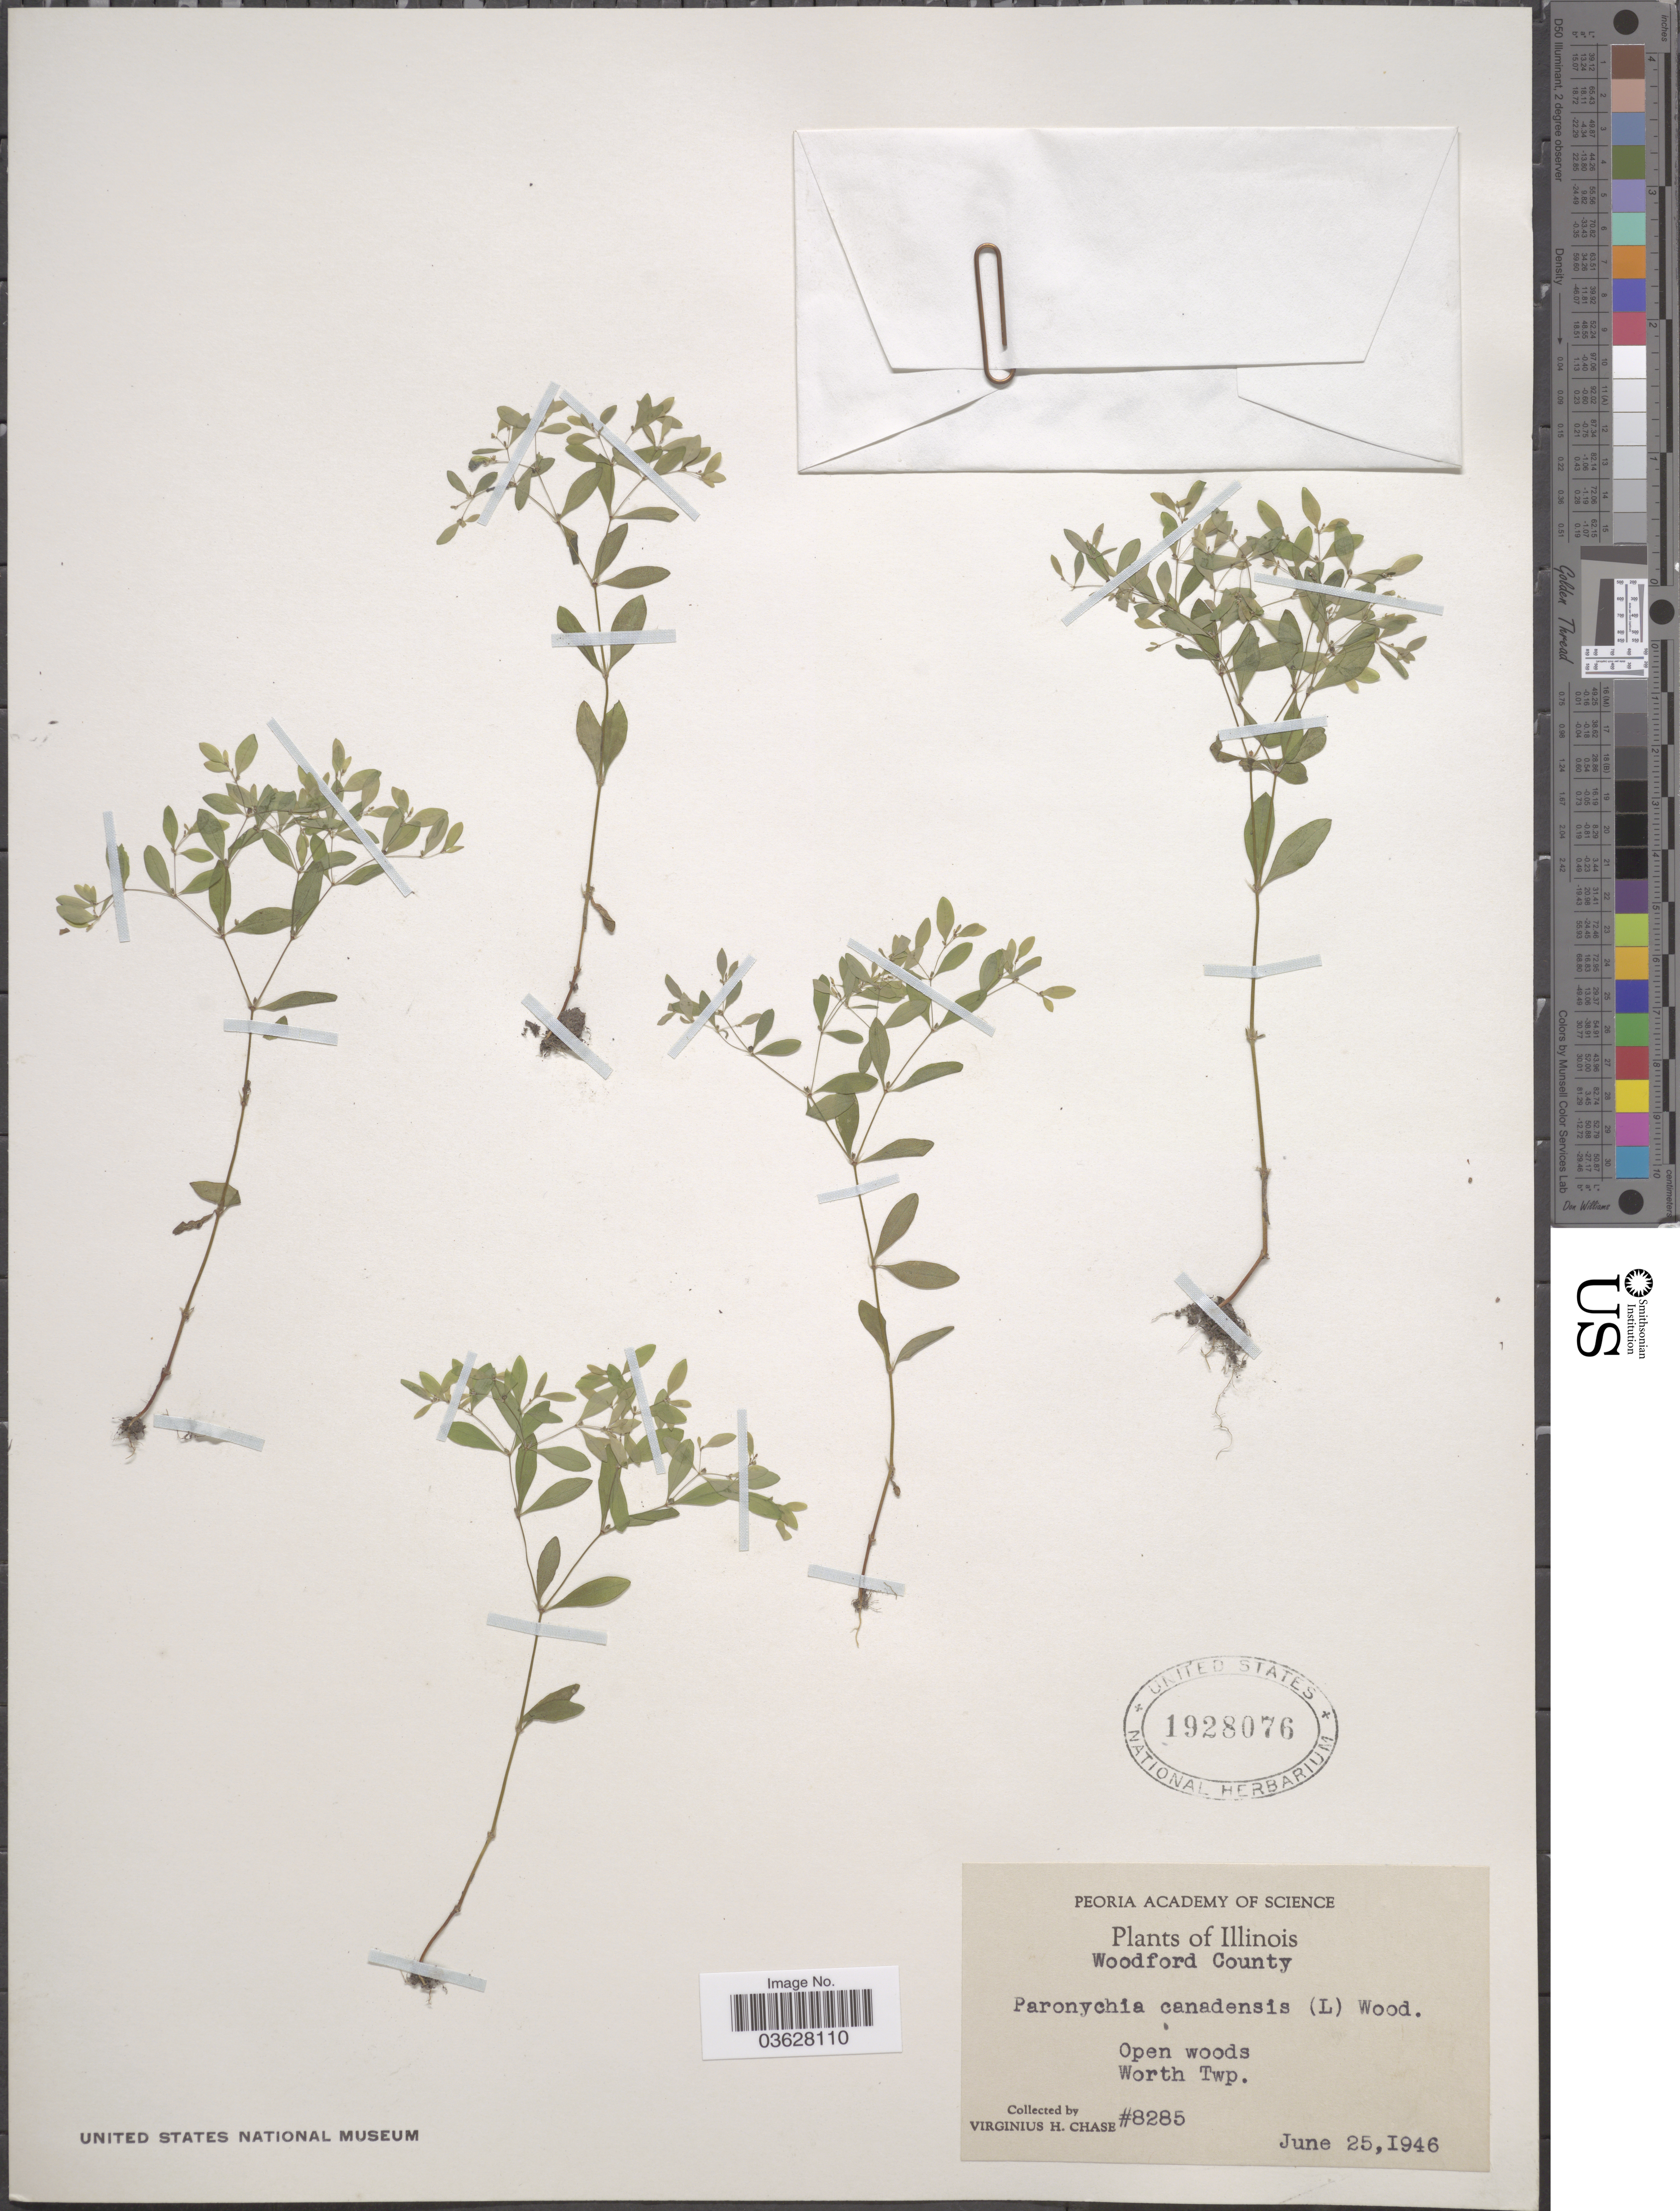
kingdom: Plantae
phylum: Tracheophyta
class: Magnoliopsida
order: Caryophyllales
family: Caryophyllaceae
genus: Paronychia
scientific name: Paronychia canadensis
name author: (L.) Alph. Wood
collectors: V. H. Chase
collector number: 8285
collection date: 1946-06-25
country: United States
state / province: Illinois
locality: Woodford County. Open woods, Worth Twp.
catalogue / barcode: US 1928076